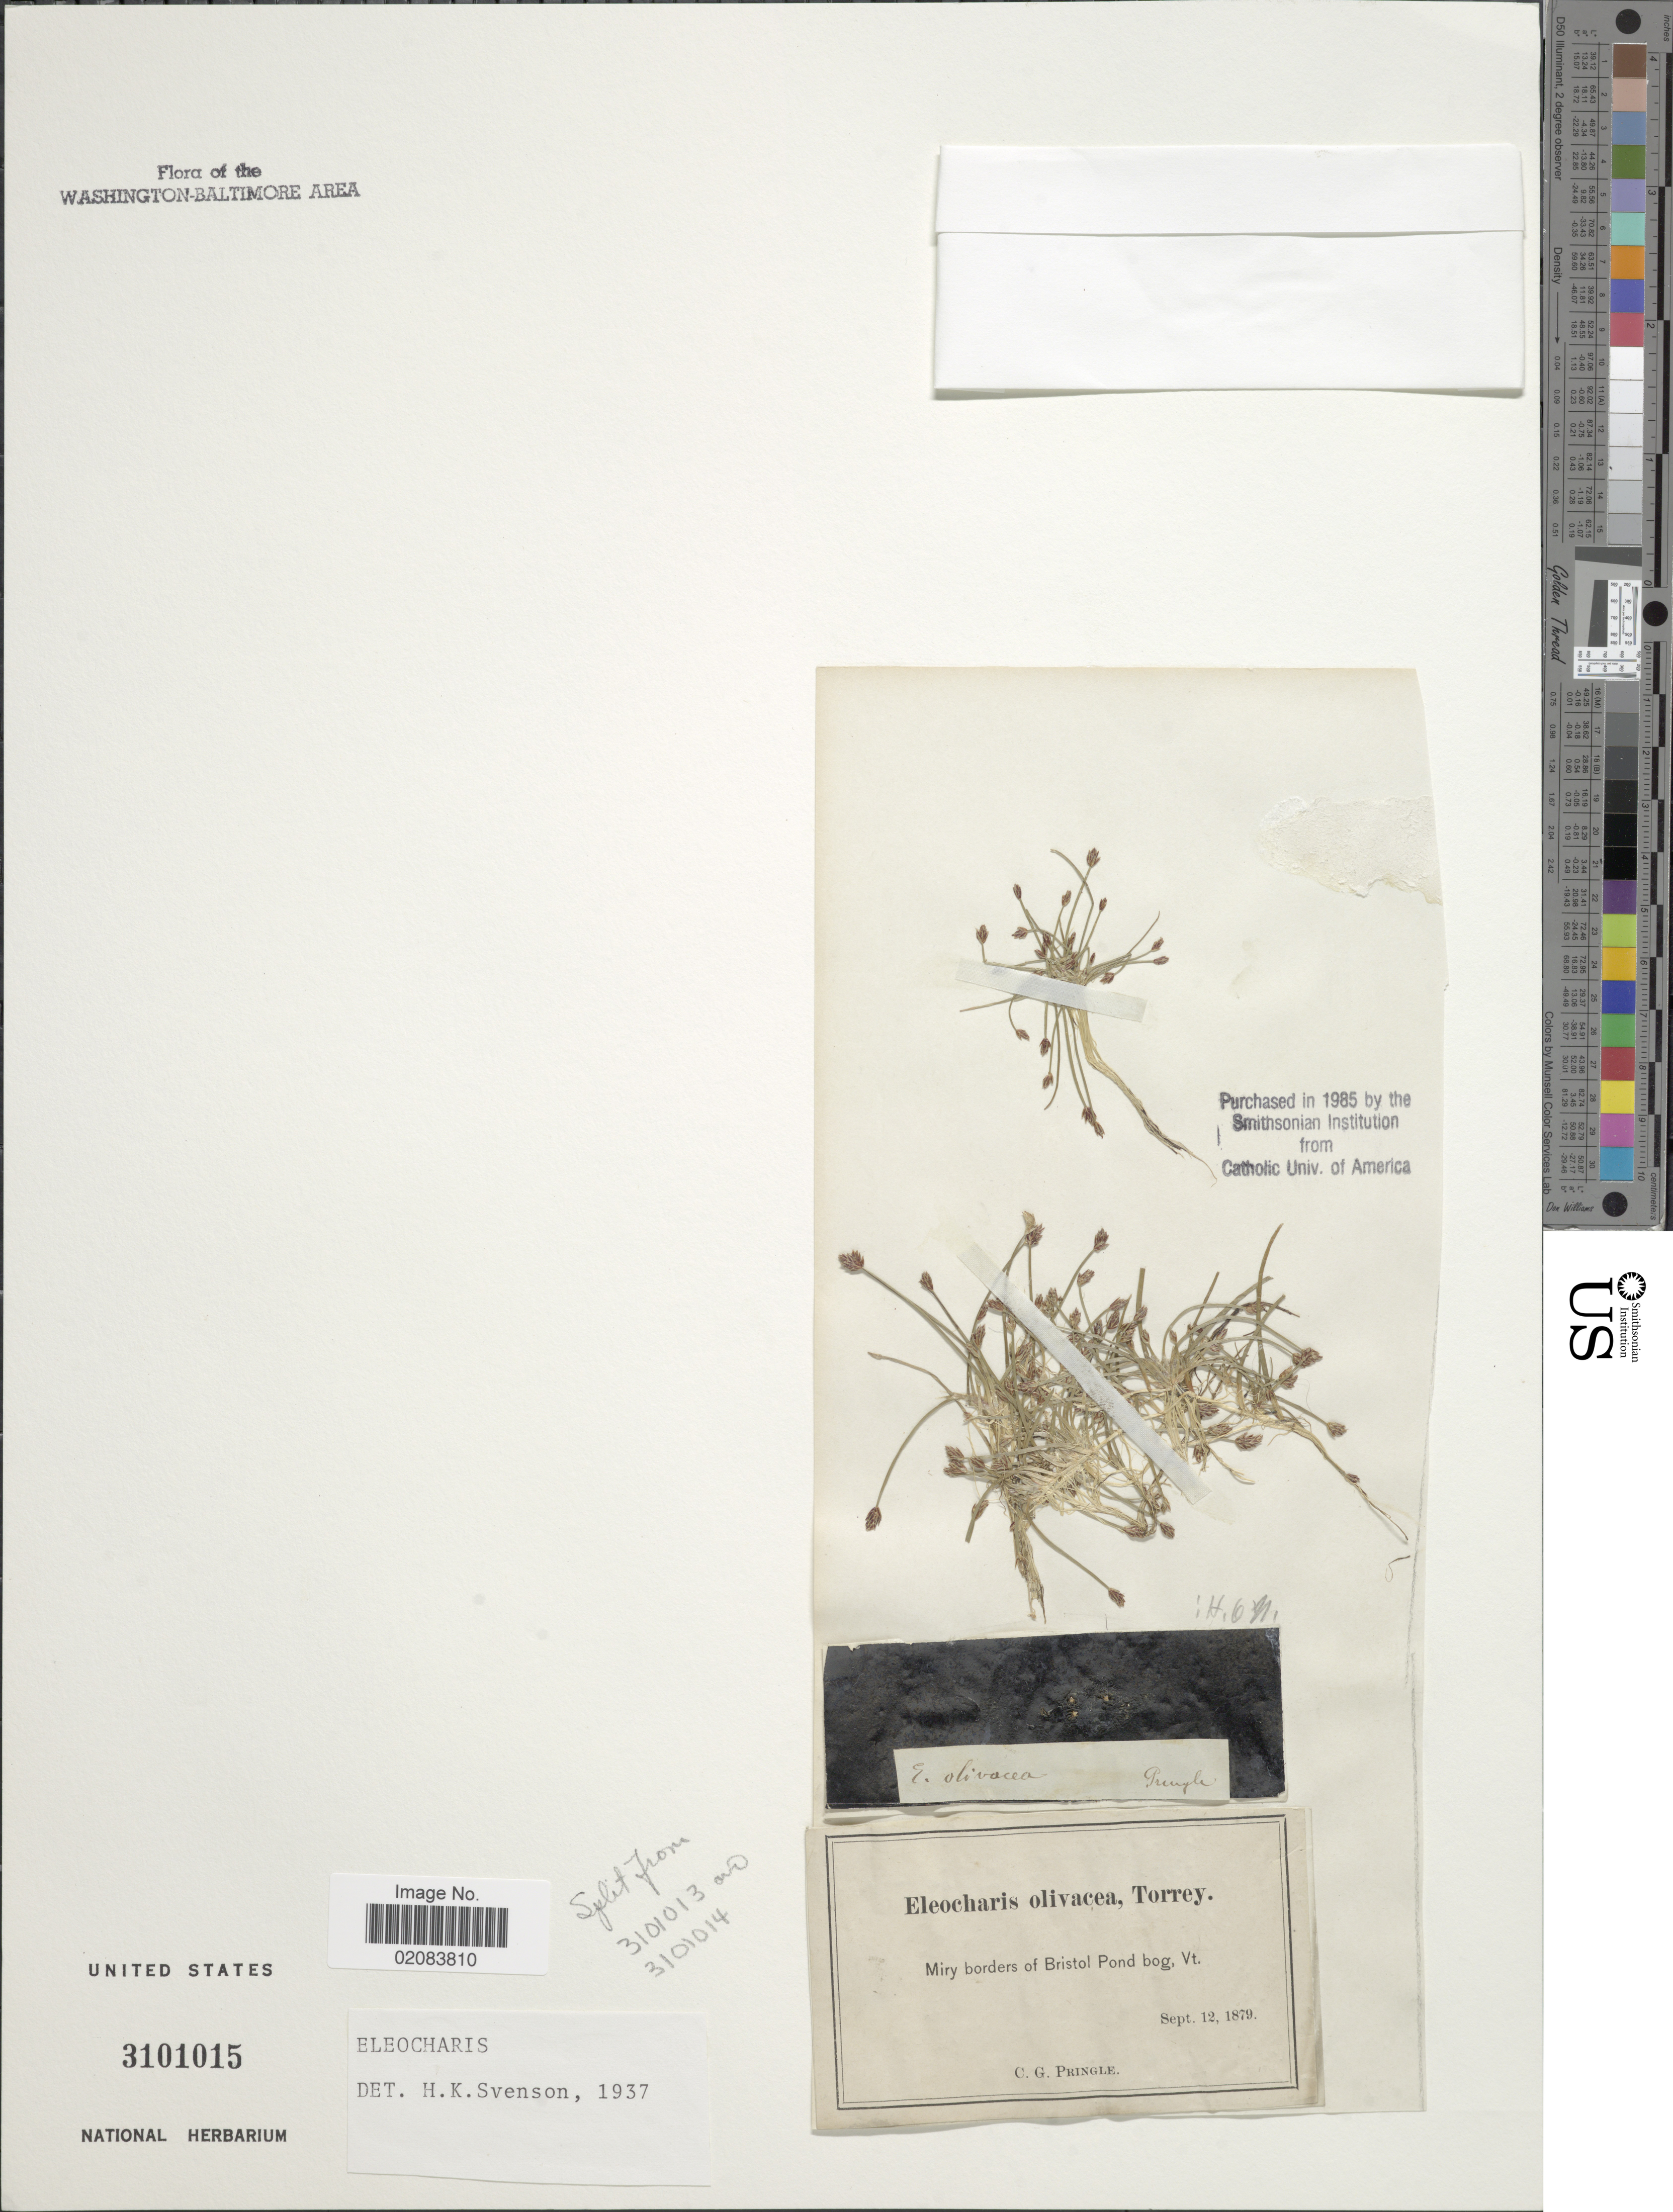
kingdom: Plantae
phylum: Tracheophyta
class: Liliopsida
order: Poales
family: Cyperaceae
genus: Eleocharis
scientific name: Eleocharis olivacea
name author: Torr.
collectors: C. G. Pringle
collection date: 1879-09-12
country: United States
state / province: Vermont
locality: Bristol Pond bog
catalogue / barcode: US 3101015